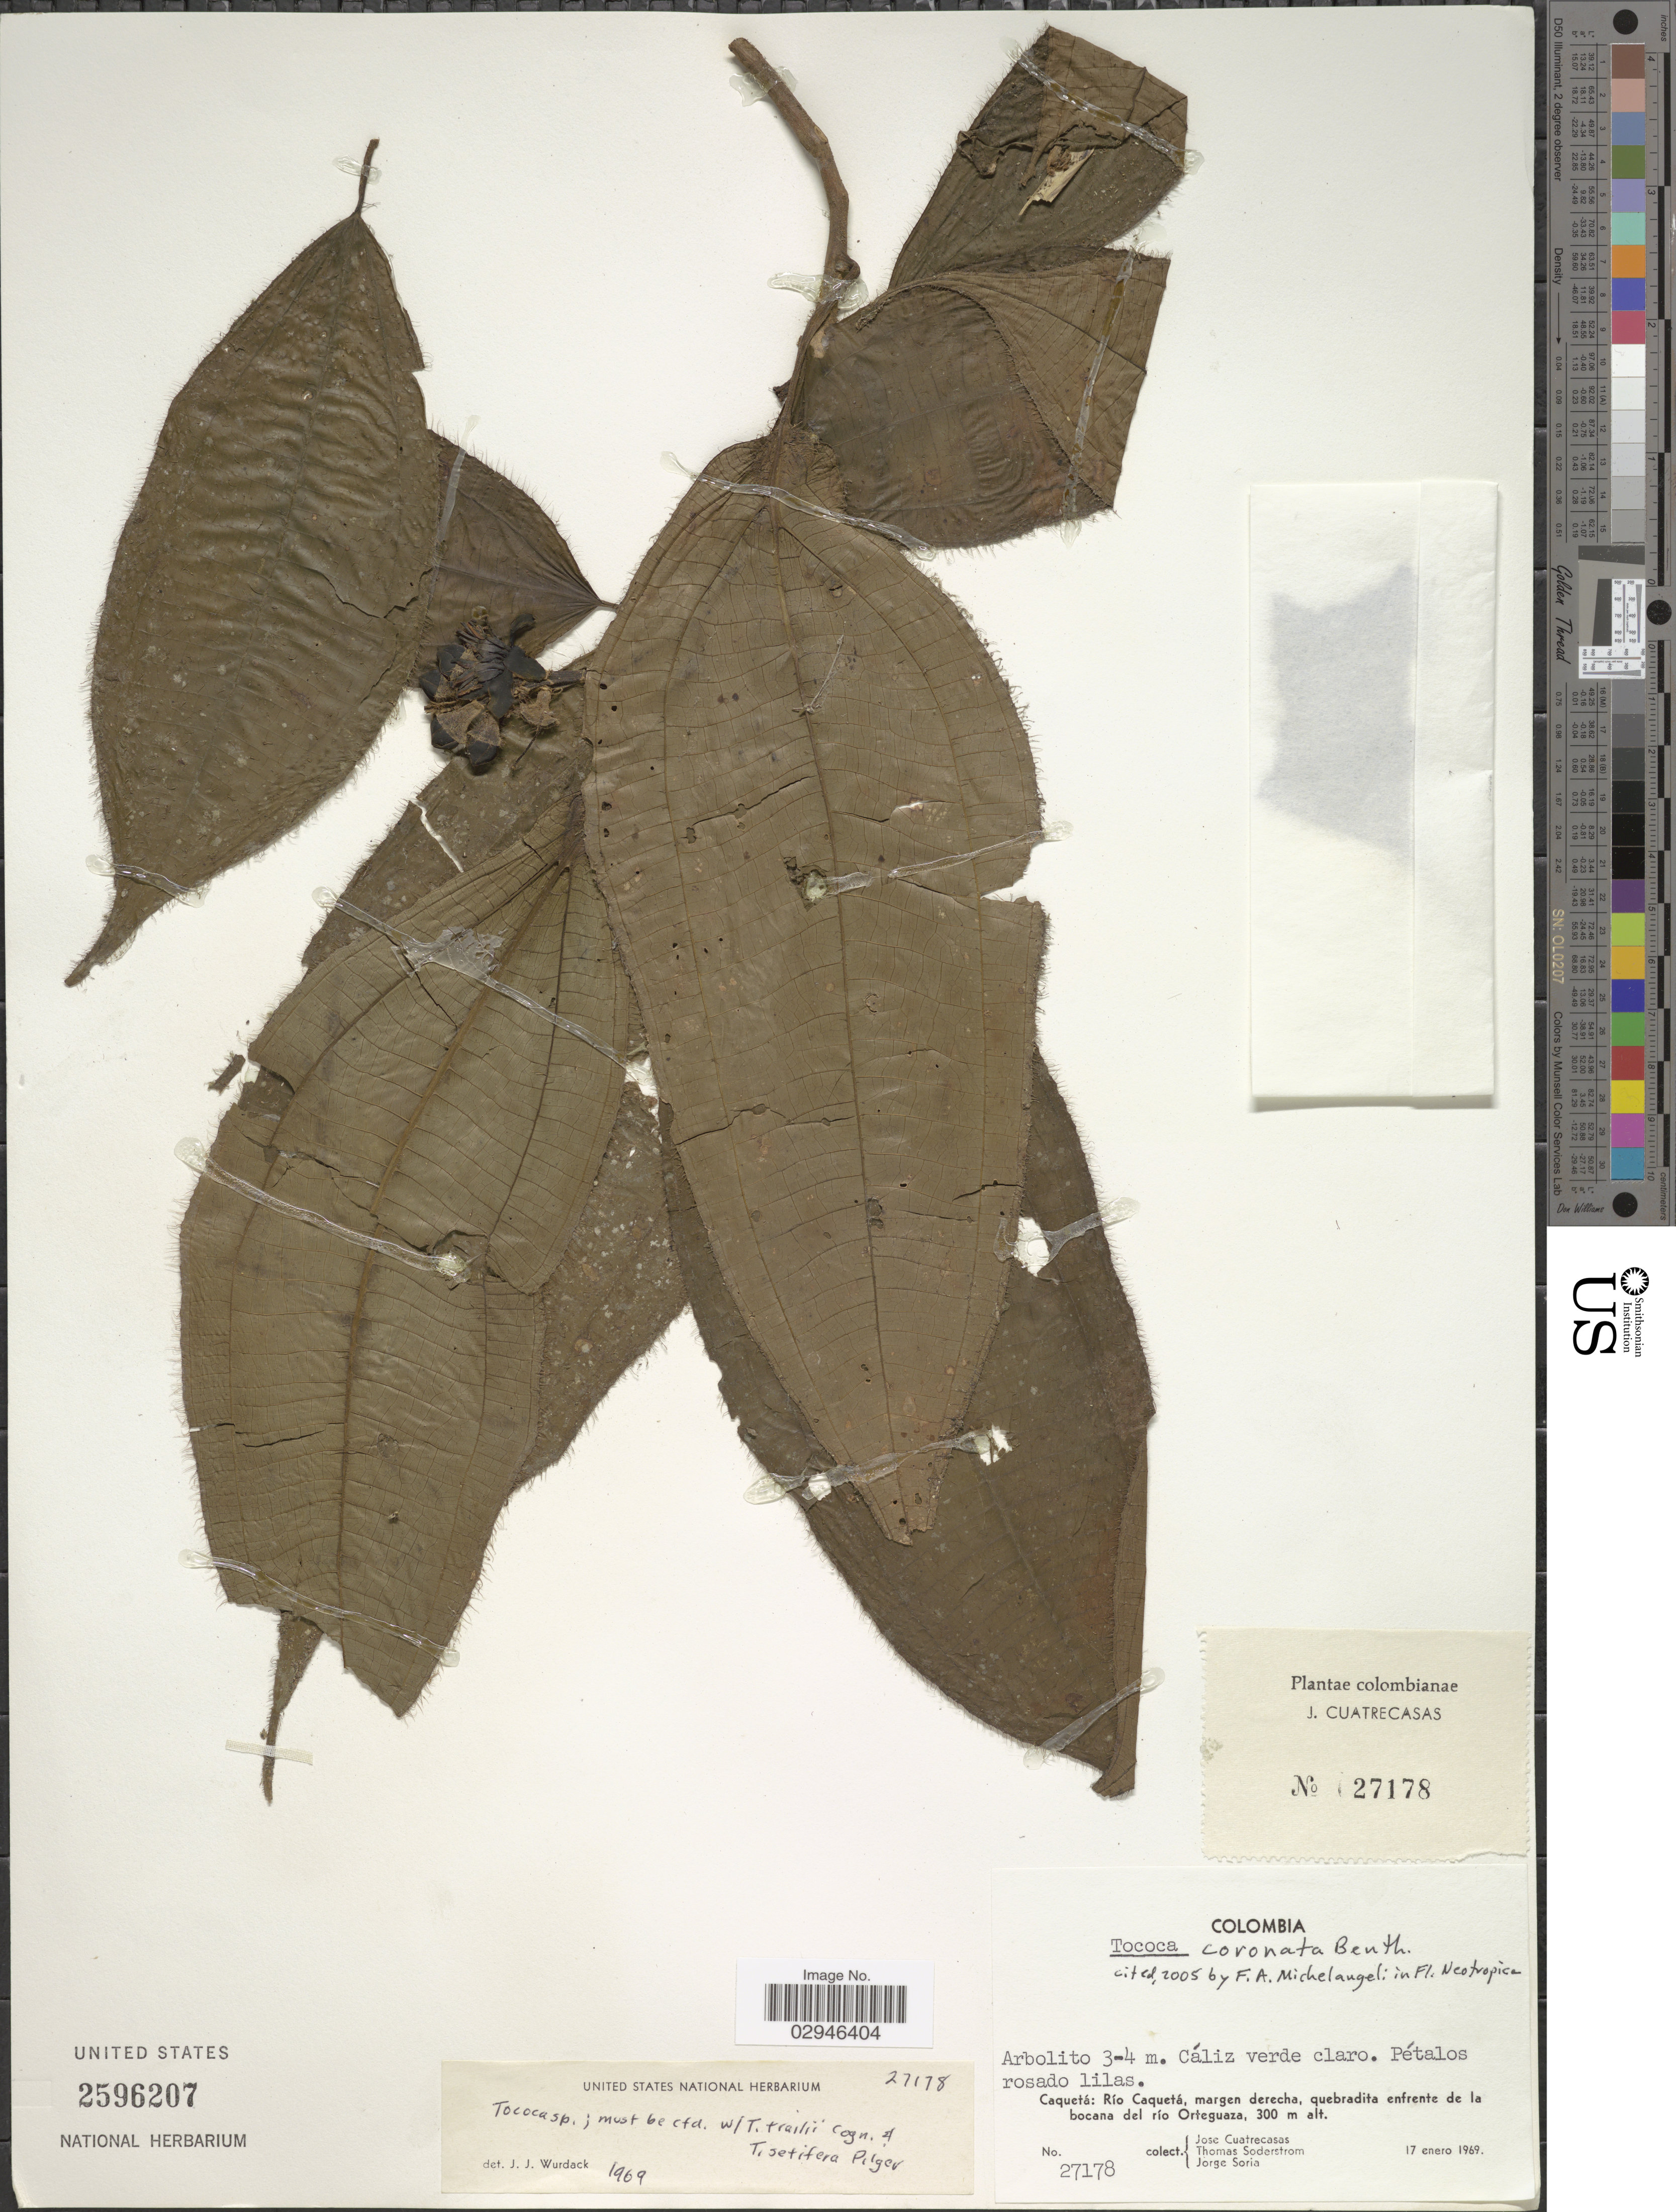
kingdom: Plantae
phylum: Tracheophyta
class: Magnoliopsida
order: Myrtales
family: Melastomataceae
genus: Tococa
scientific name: Tococa coronata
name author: Benth.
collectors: J. Cuatrecasas, T. R. Soderstrom & J. Soria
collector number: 27178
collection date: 1969-01-17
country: Colombia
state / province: Caquetá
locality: Río Caquetá, margen derecha, quebradita enfrente de la bocana del río Orteguaza.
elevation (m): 300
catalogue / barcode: US 2596207